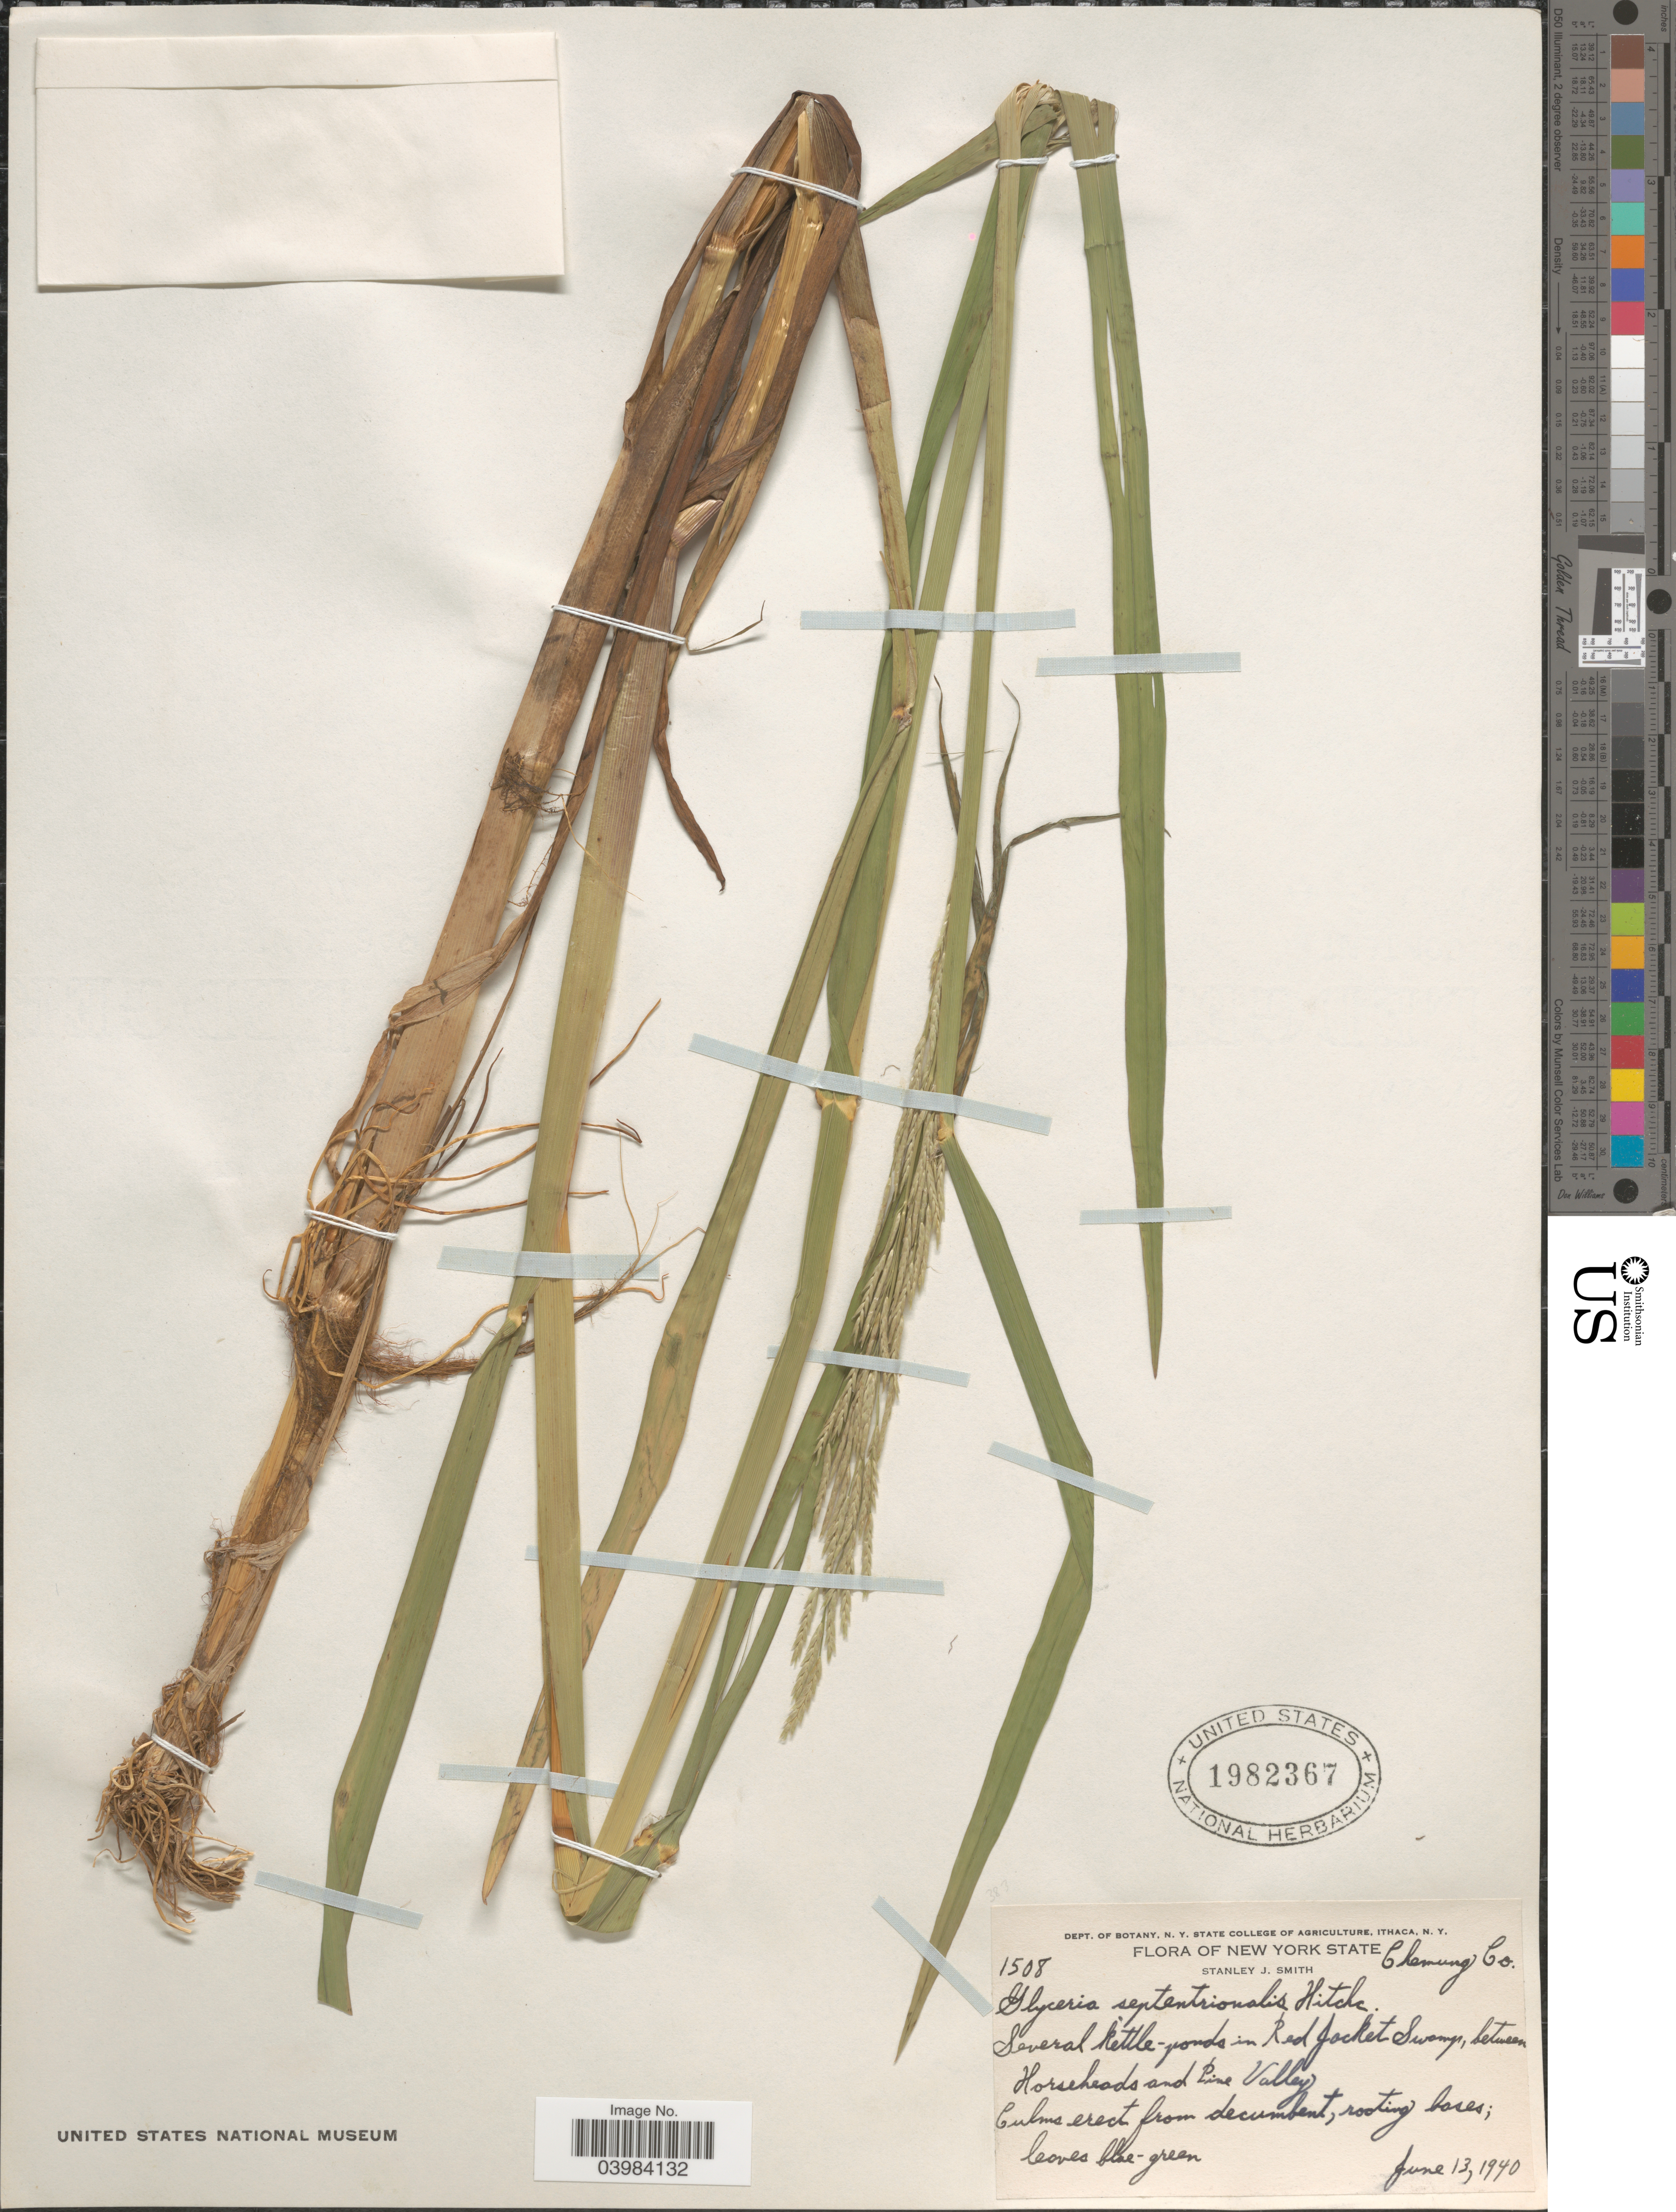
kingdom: Plantae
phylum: Tracheophyta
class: Liliopsida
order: Poales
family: Poaceae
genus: Glyceria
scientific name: Glyceria septentrionalis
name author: Hitchc.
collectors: S. Smith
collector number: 1508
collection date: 1940-06-13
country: United States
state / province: New York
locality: Chemung Co. Several kettle-ponds in Red Jacket Swamp, between Horseheads and Pine Valley.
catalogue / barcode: US 1982367